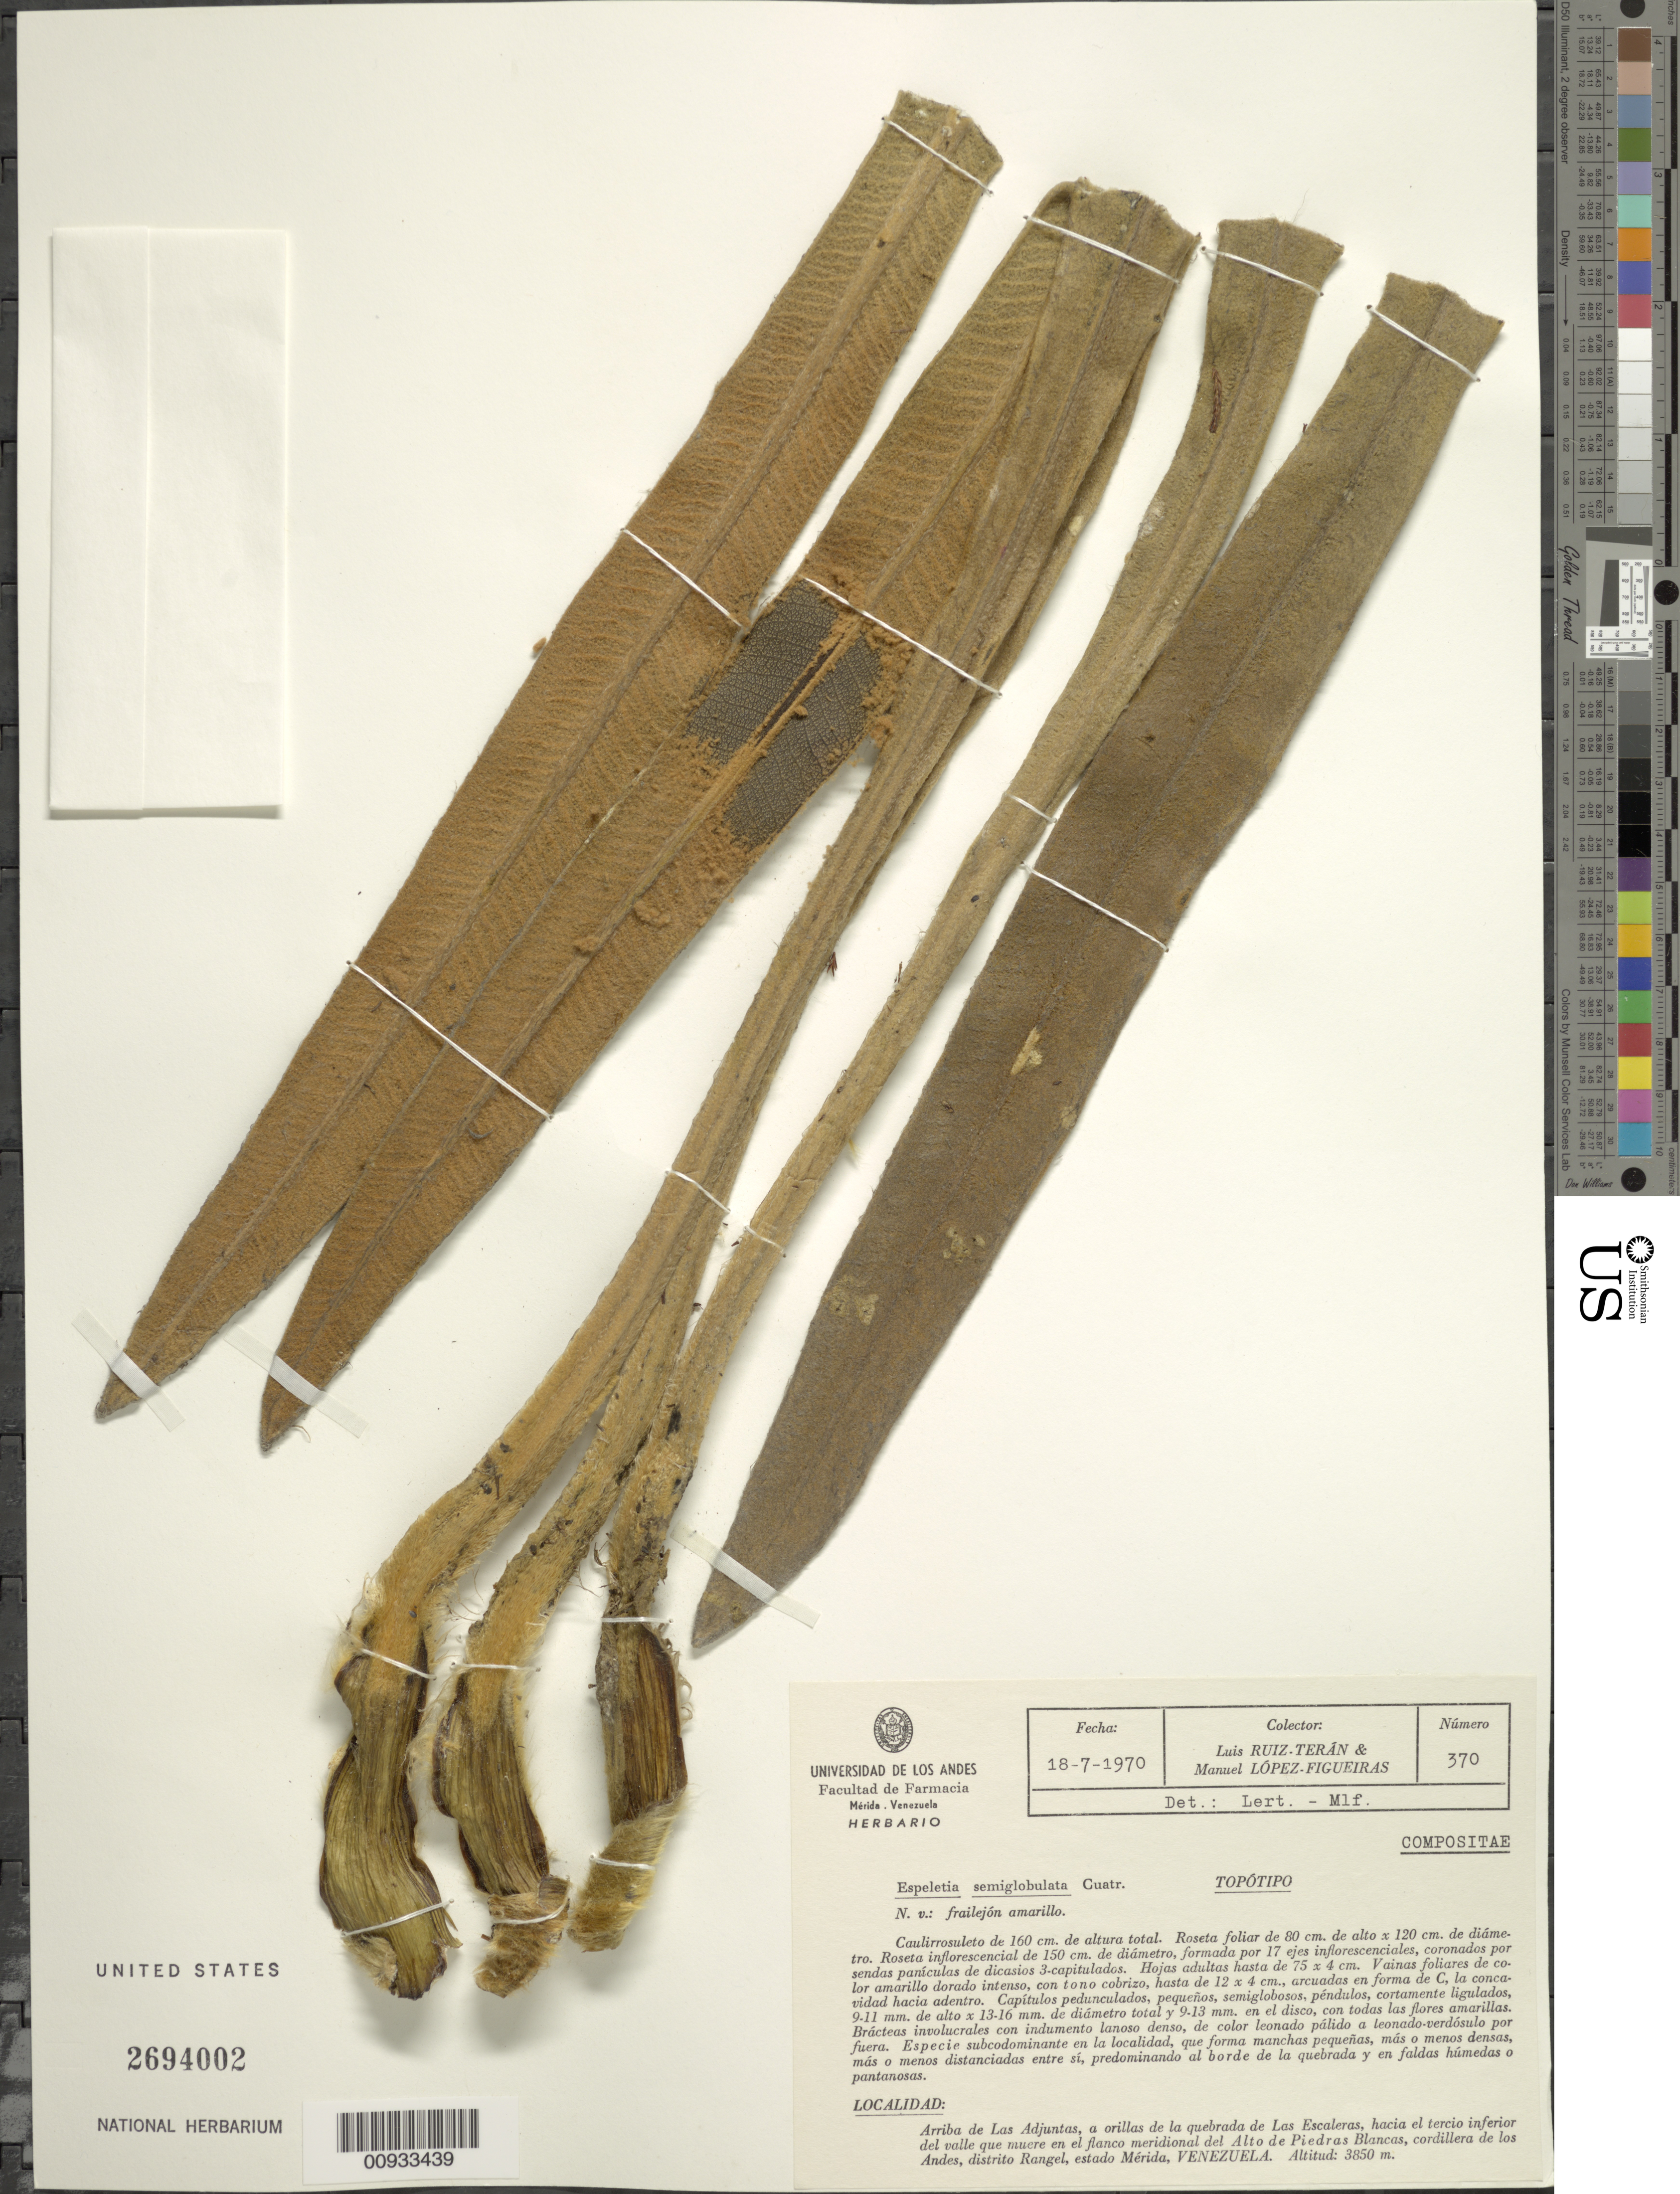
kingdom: Plantae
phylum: Tracheophyta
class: Magnoliopsida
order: Asterales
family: Asteraceae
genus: Espeletia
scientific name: Espeletia semiglobulata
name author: Cuatrec.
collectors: L. E. Ruíz-Terán & M. López Figueiras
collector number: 370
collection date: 1970-07-18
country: Venezuela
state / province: Mérida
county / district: Rangel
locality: Arriba de Las Adjuntas, a orillas de la Quebrada de Las Escaleras, hacia el tercio inferior del valle que muere en el flanco meridional del Alto de Piedras Blancas, Cordillera de los Andes.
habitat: Predominando al borde de la quebrada y en faldas húmedas y pantanosas.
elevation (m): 3850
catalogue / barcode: US 2694002